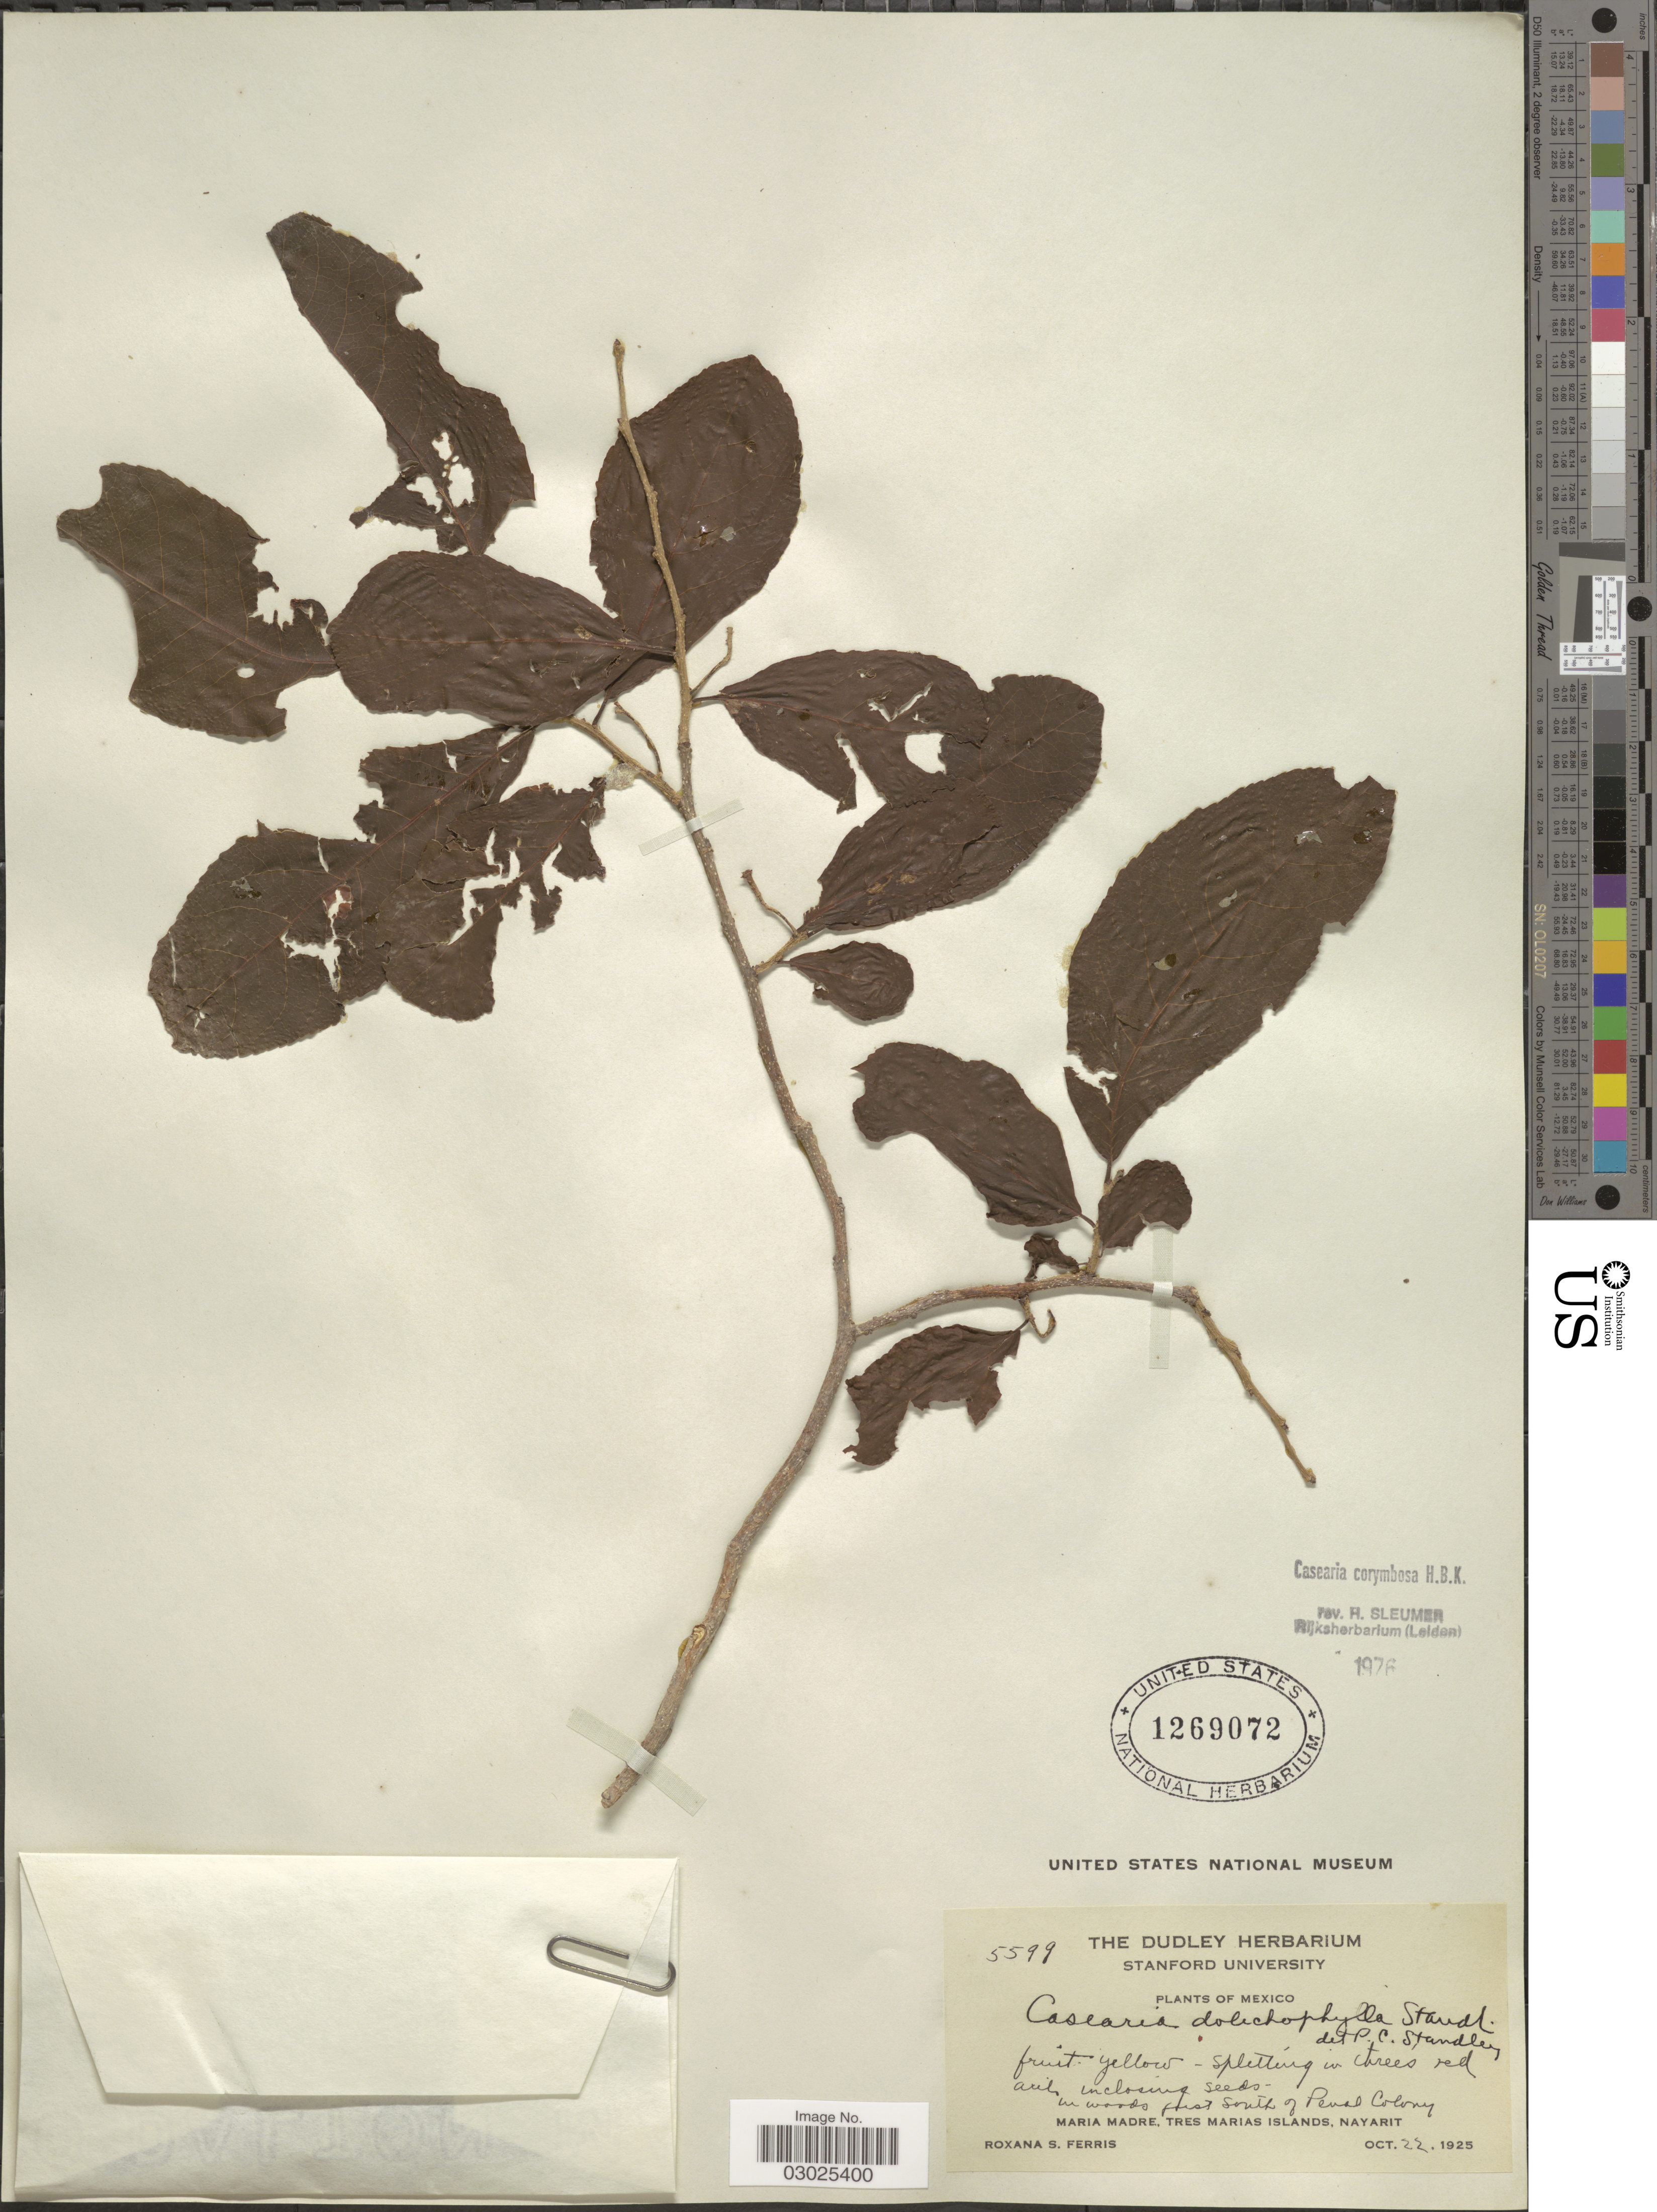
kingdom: Plantae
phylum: Tracheophyta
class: Magnoliopsida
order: Malpighiales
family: Salicaceae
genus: Casearia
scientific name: Casearia corymbosa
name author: Kunth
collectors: R. S. Ferris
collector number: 5599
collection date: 1925-10-22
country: Mexico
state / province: Nayarit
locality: In woods forest South of Penal Colony. Maria Madre, Tres Marias Islands.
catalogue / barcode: US 1269072